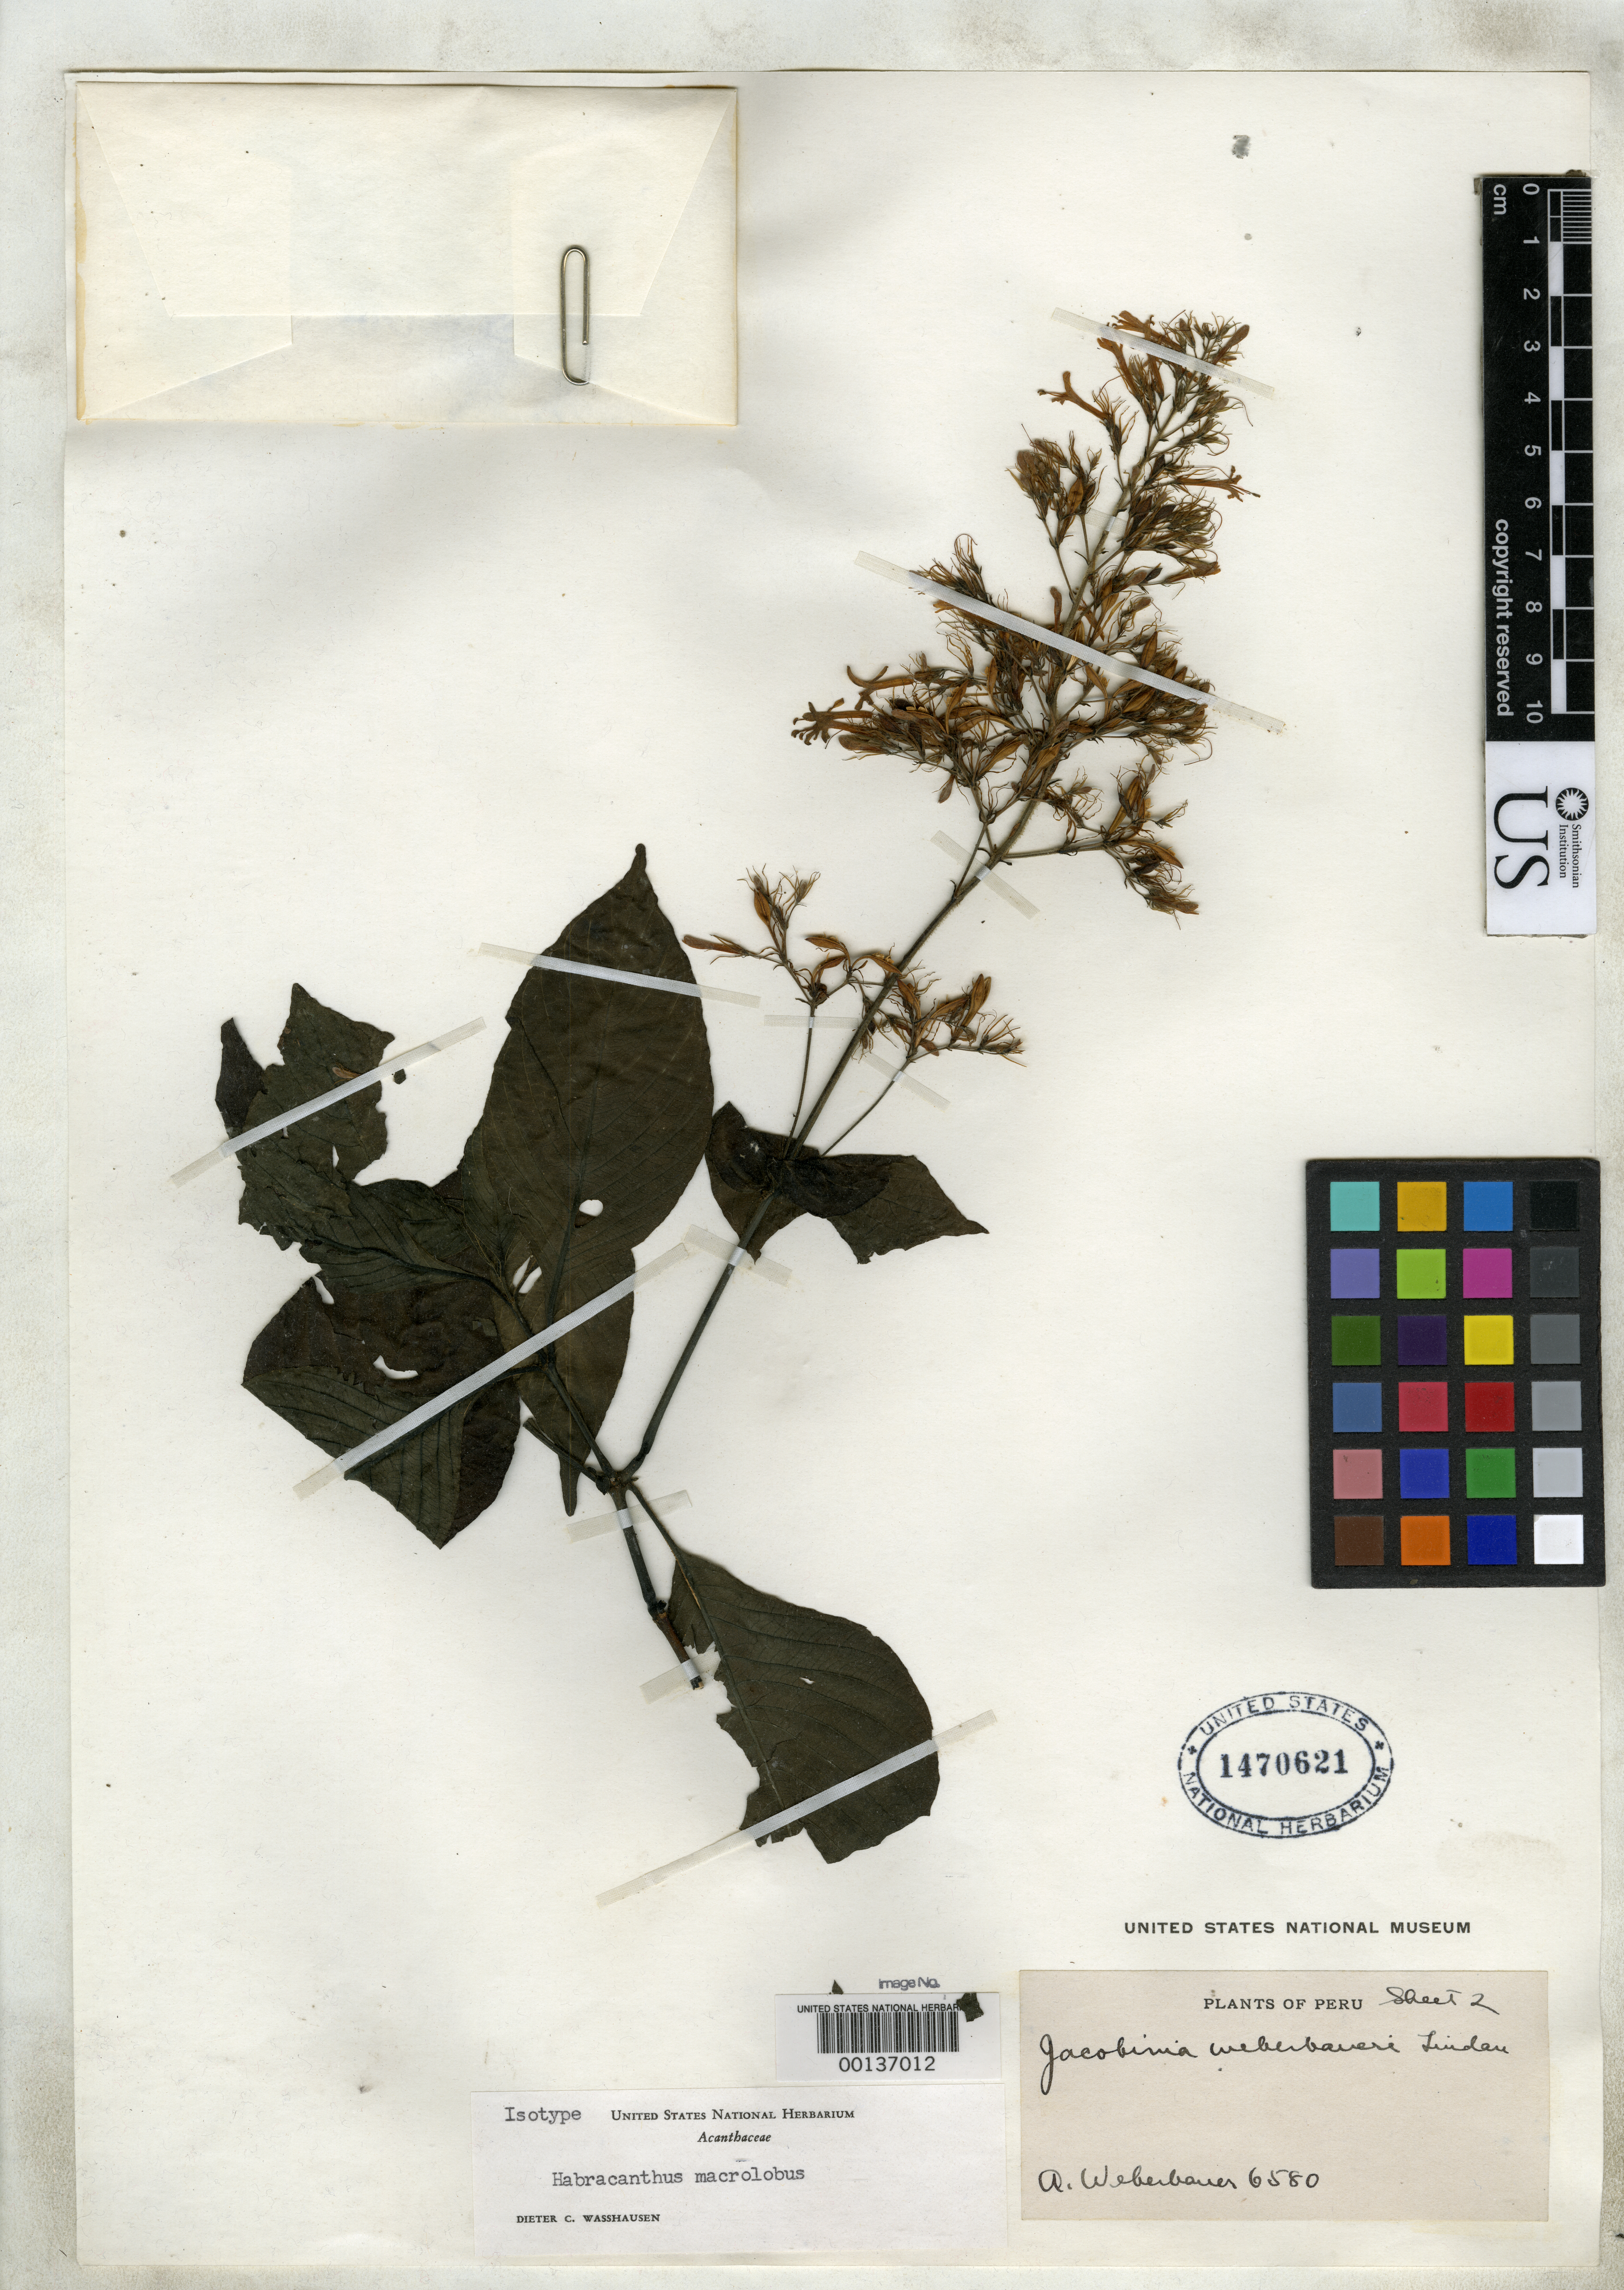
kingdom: Plantae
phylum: Tracheophyta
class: Magnoliopsida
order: Lamiales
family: Acanthaceae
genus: Habracanthus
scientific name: Habracanthus macrolobus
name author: Lindau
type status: Isotype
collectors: A. Weberbauer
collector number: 6580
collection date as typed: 06 Apr 1913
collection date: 1913-04-06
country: Peru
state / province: Huancavelica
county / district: Tayacaja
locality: Río San Bernardo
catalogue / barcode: US 1470621